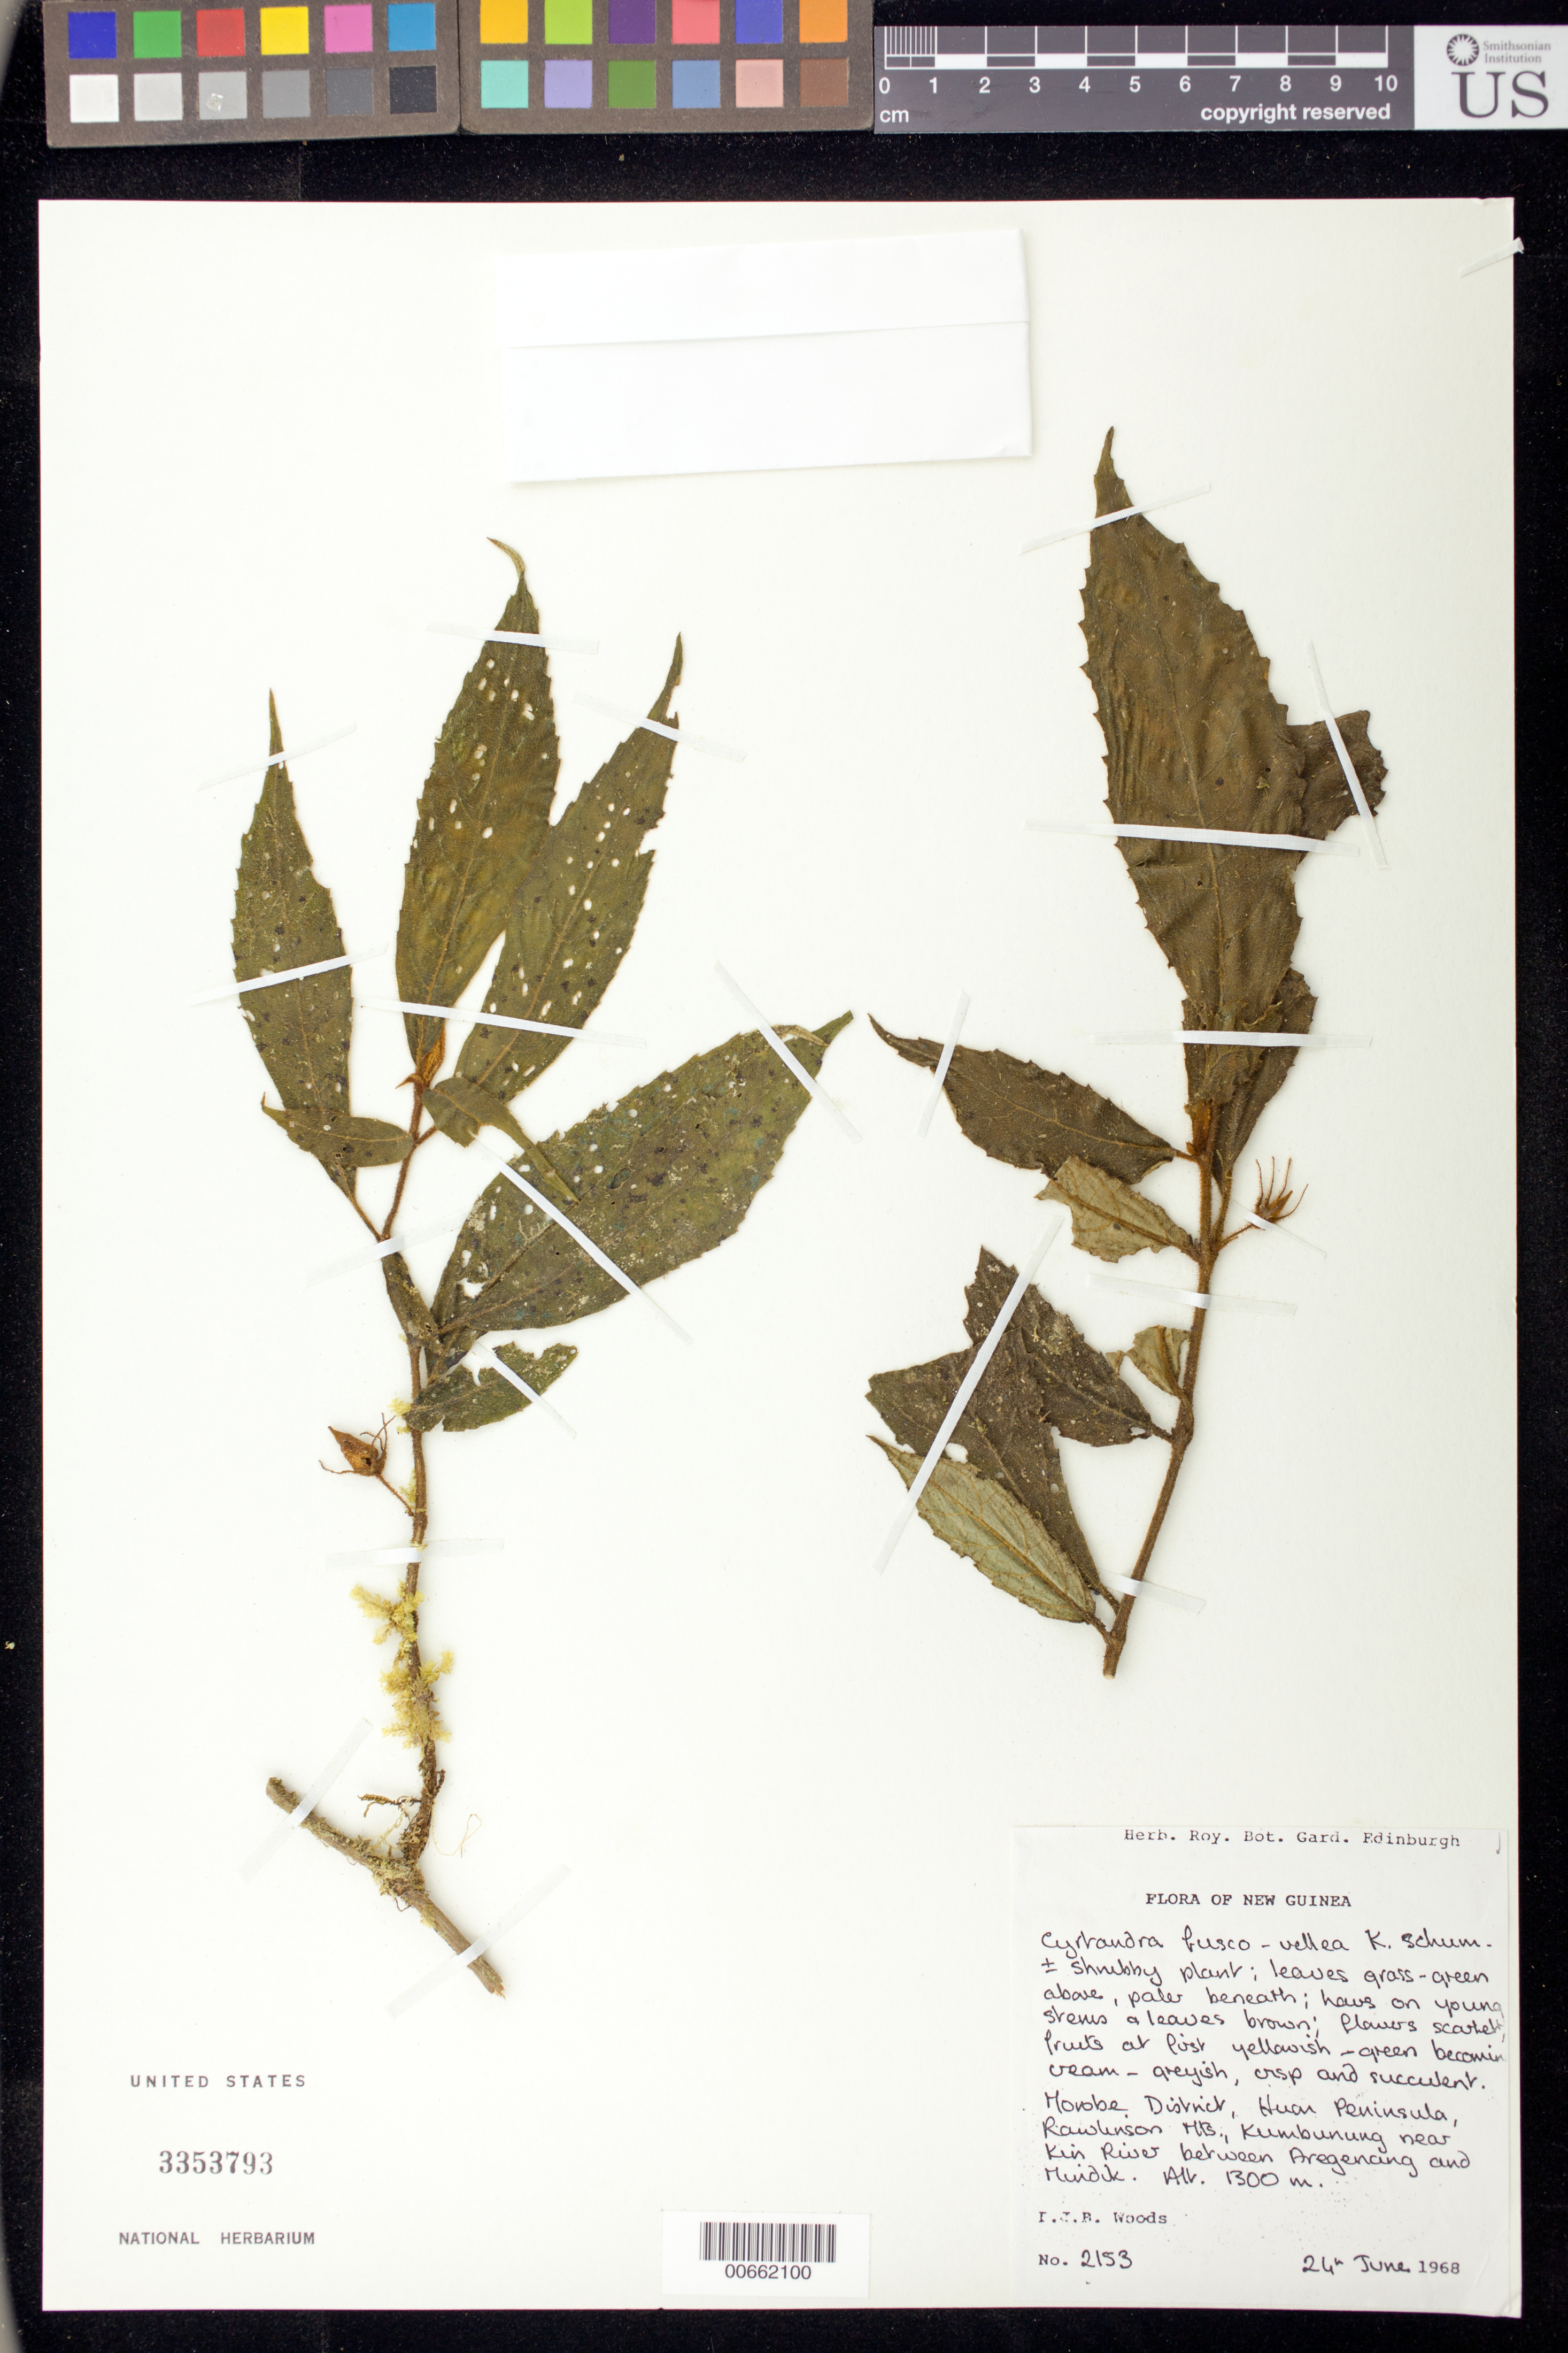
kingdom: Plantae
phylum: Tracheophyta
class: Magnoliopsida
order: Lamiales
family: Gesneriaceae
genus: Cyrtandra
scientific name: Cyrtandra fusco-vellea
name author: K. Schum.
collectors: P. Woods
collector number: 2153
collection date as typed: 24 Jun 1968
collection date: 1968-06-24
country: Papua New Guinea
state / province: Morobe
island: New Guinea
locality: Morobe District, Huon Peninsula, Rawlinson Mts., Kumbunung near Kin River between Aregenang and Mindik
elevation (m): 1300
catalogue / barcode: US 3353793